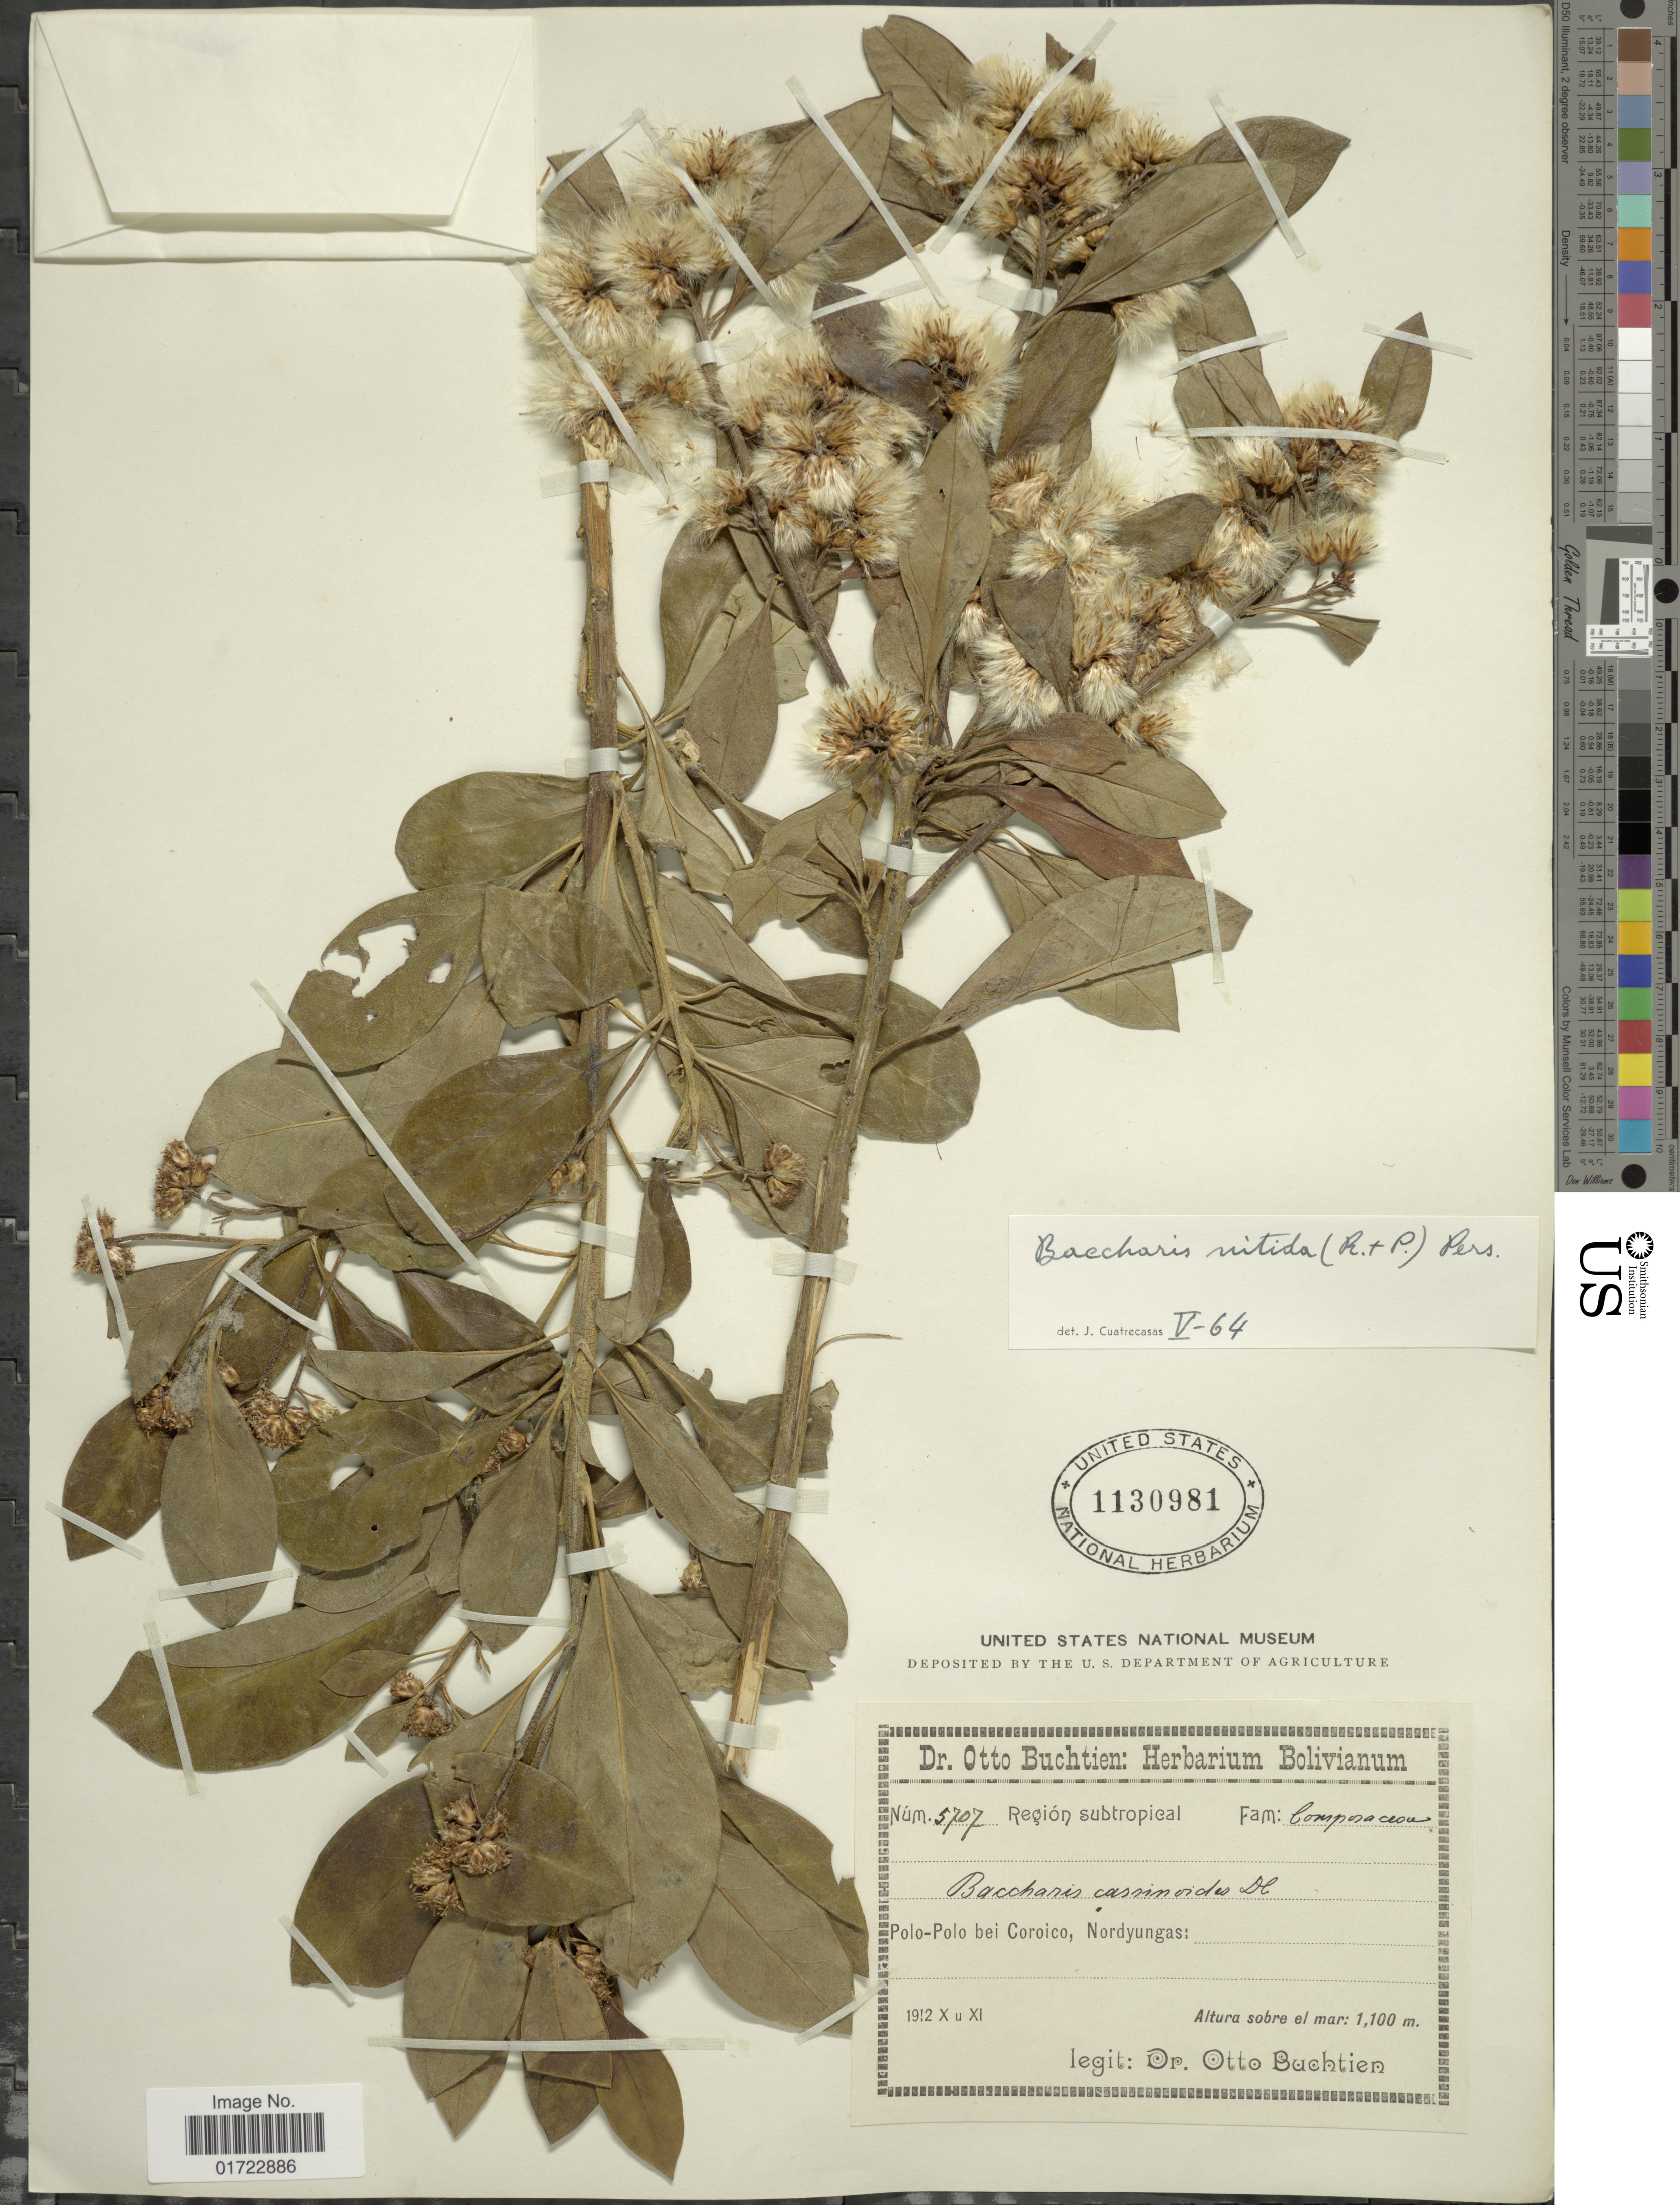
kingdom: Plantae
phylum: Tracheophyta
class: Magnoliopsida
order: Asterales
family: Asteraceae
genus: Baccharis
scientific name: Baccharis nitida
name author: (Ruiz & Pav.) Pers.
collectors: O. Buchtien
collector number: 5707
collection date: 1912-10/1912-11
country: Bolivia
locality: Región subtropical. Polo-Polo bei Coroico, Nordyungas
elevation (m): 1100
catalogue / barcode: US 1130981